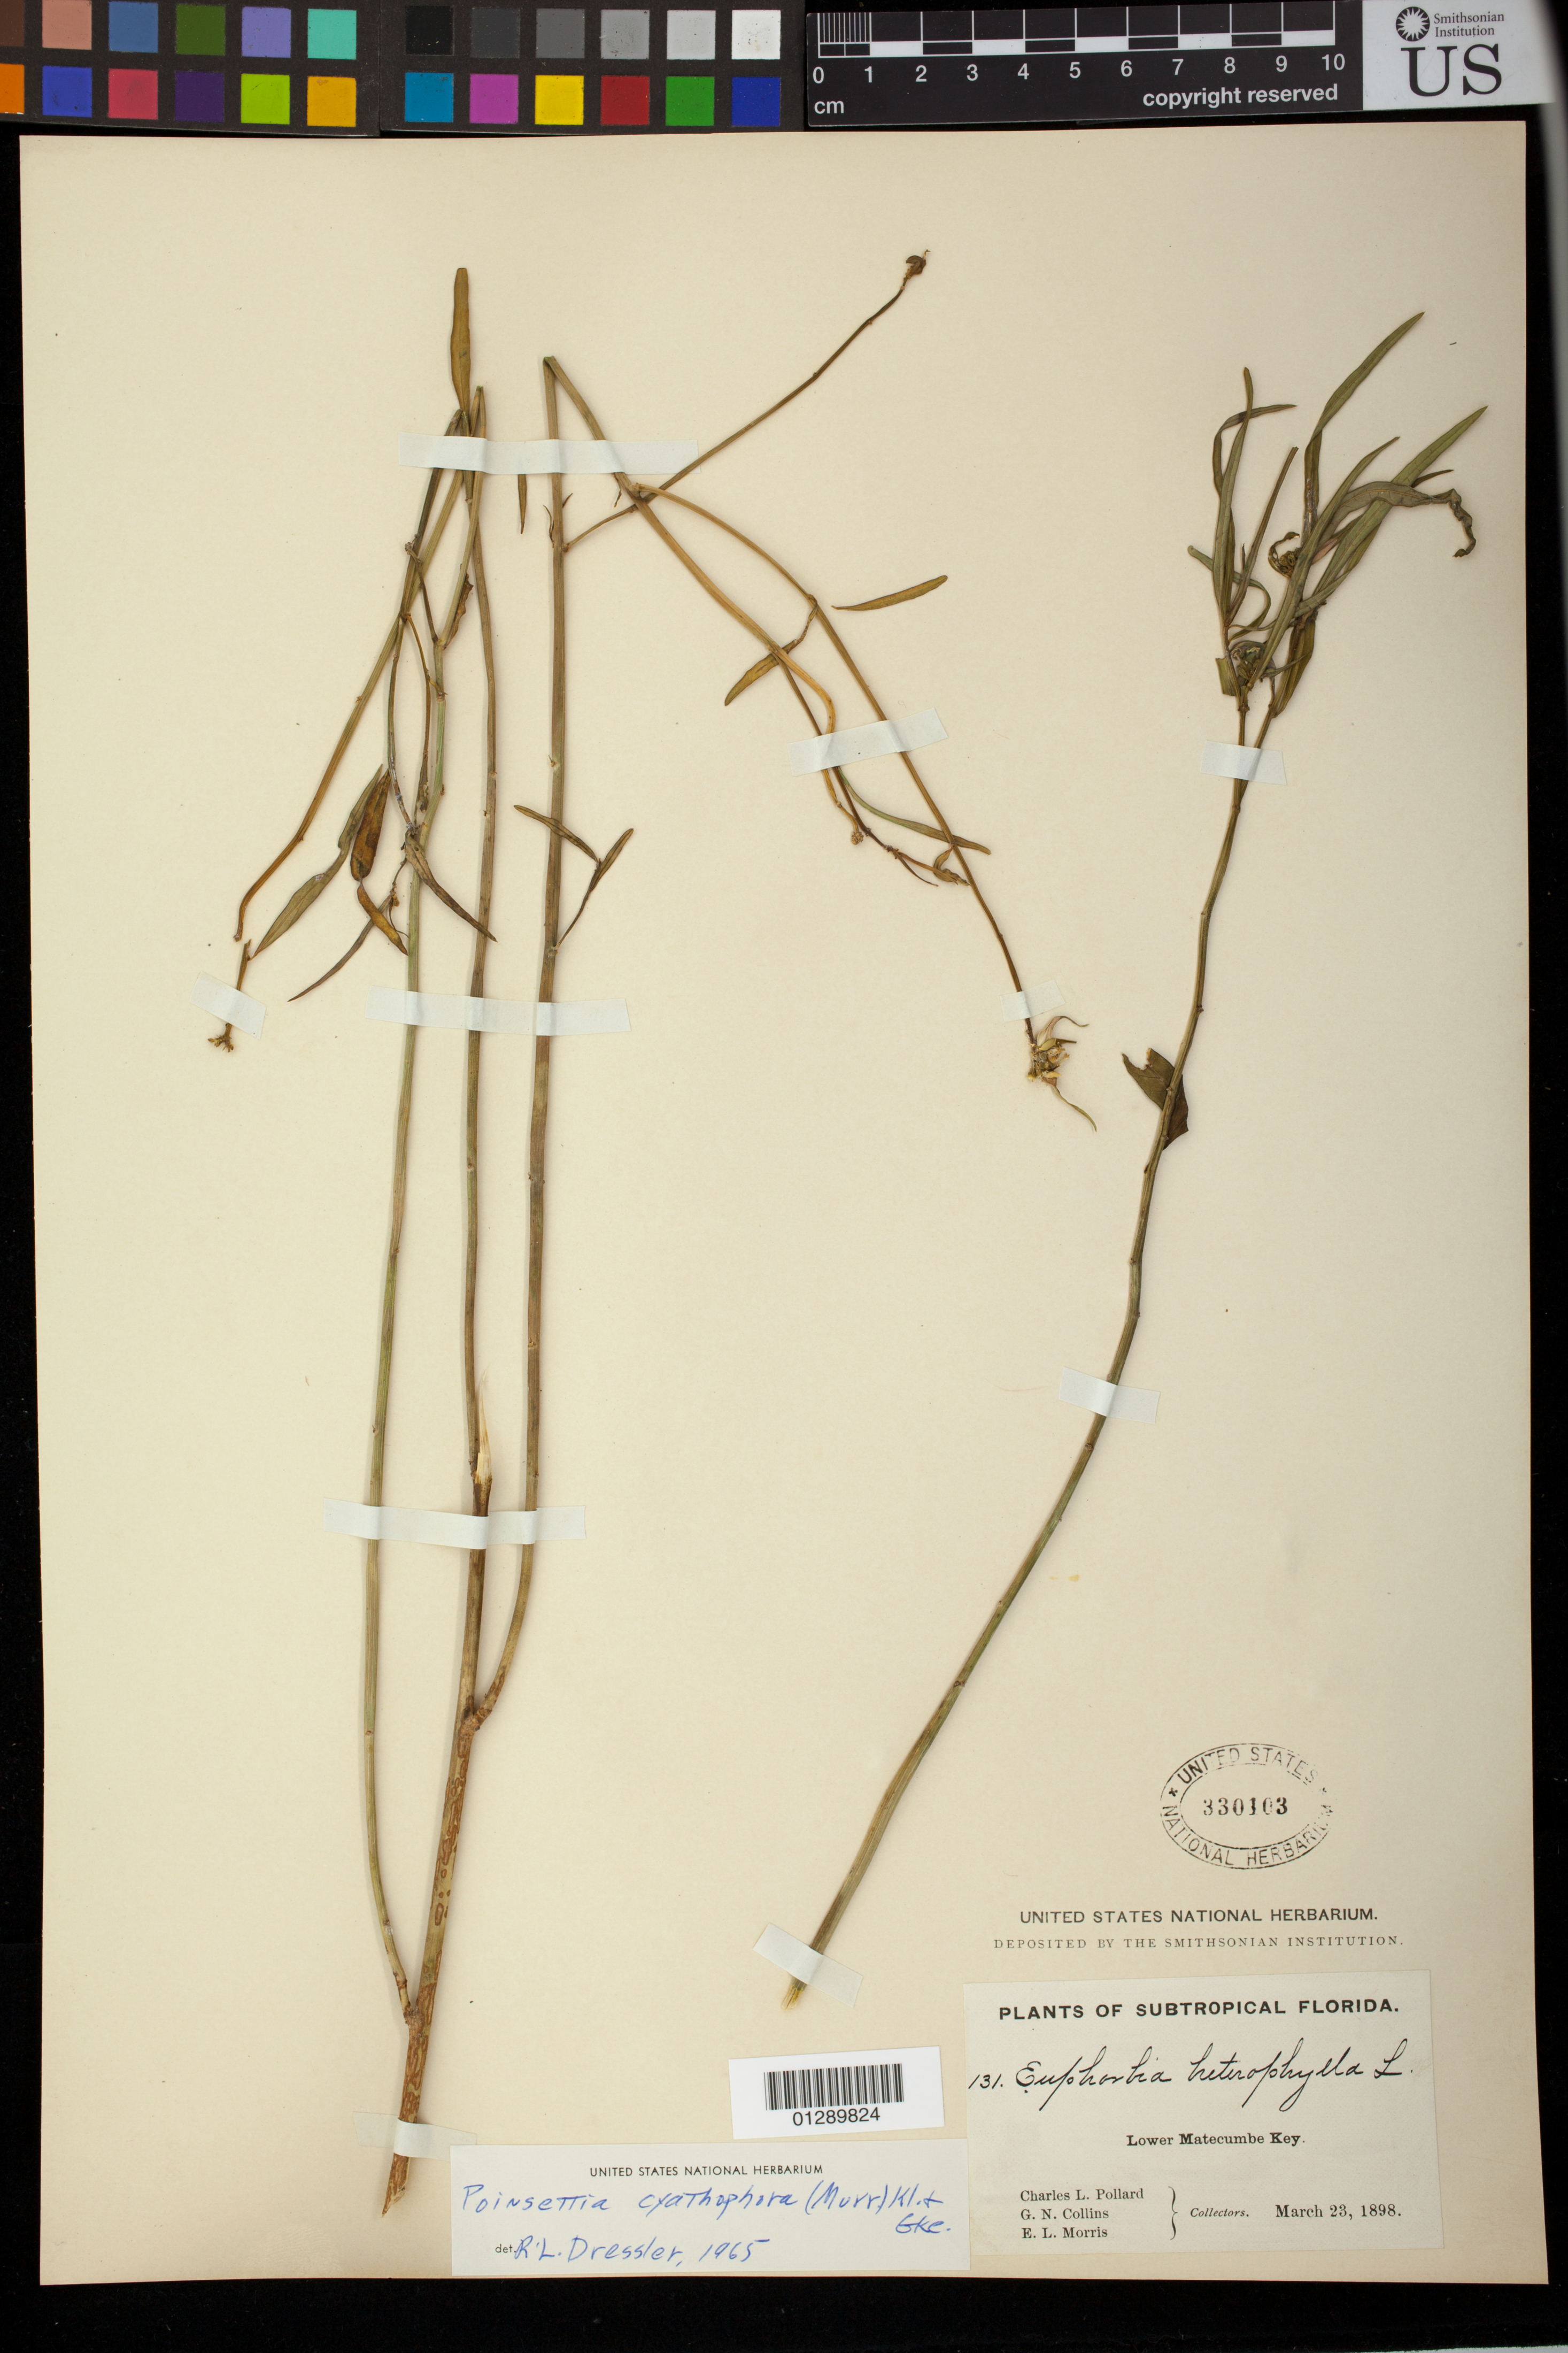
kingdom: Plantae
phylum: Tracheophyta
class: Magnoliopsida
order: Malpighiales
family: Euphorbiaceae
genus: Euphorbia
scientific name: Euphorbia heterophylla var. cyathophora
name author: (Murr.) Griseb.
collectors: C. L. Pollard, G. Collins & E. L. Morris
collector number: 131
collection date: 1898-03-23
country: United States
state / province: Florida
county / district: Monroe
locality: Lower Matecumbe Key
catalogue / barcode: US 330103